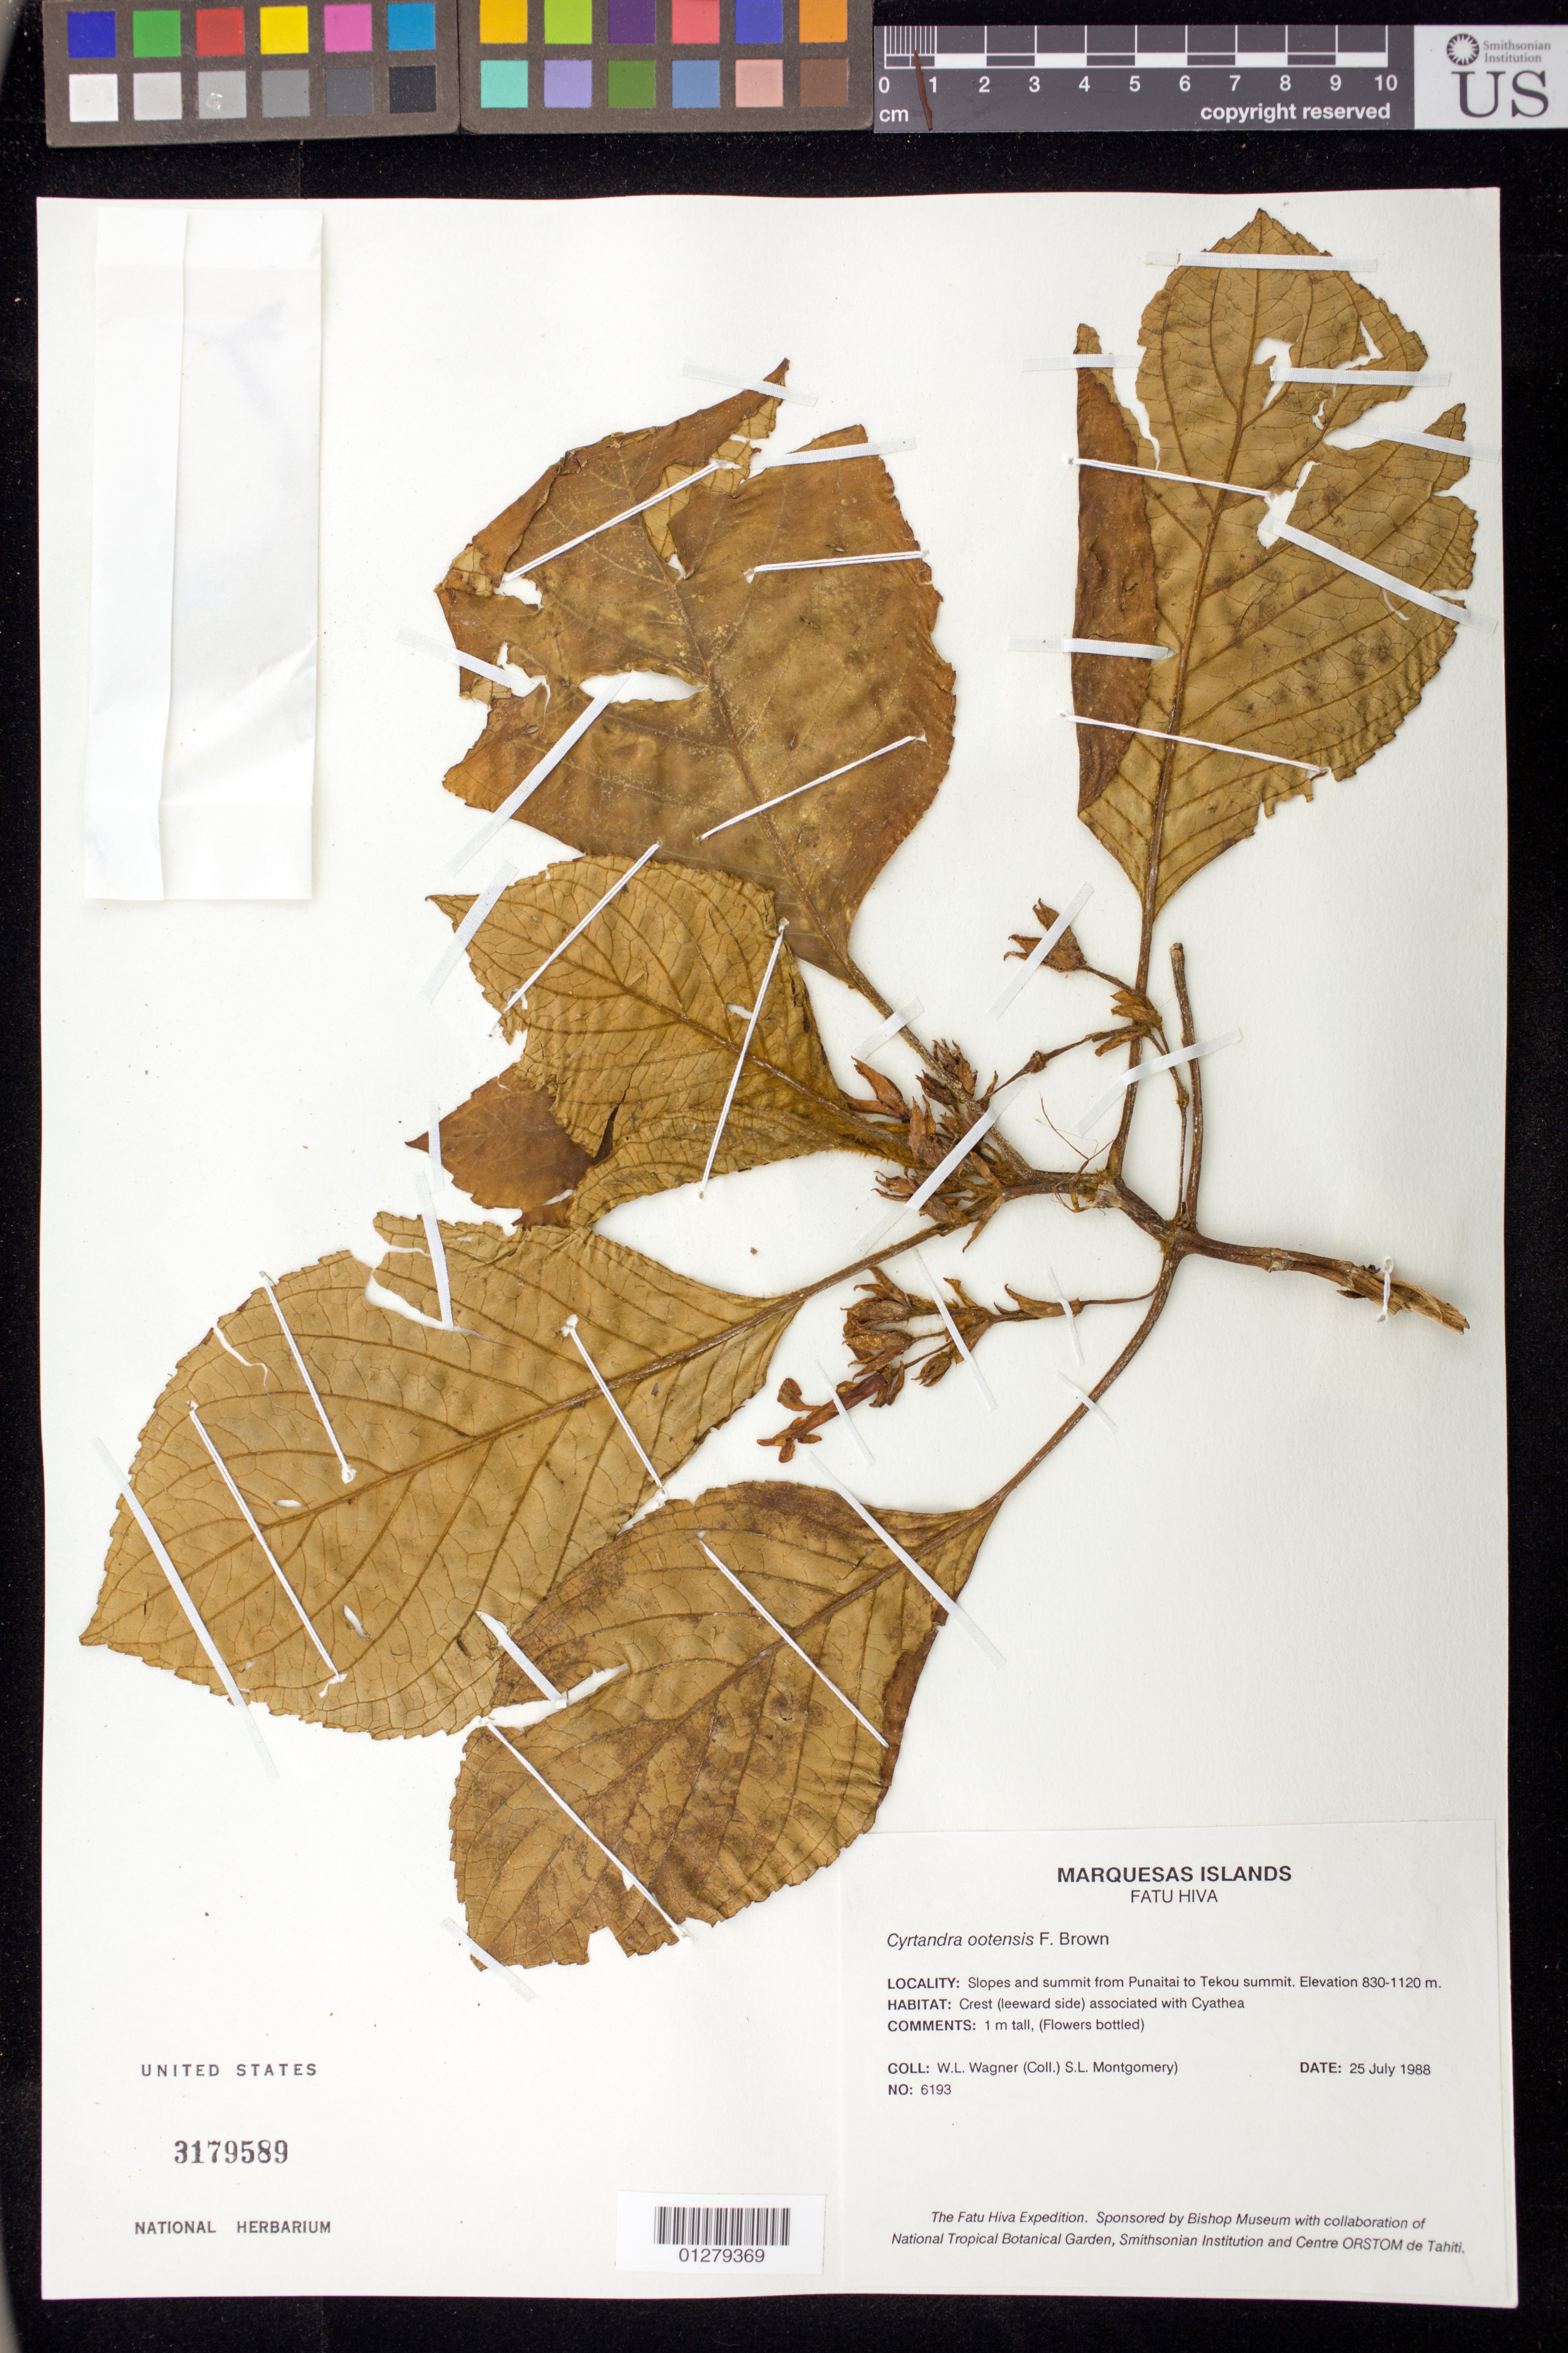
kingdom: Plantae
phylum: Tracheophyta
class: Magnoliopsida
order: Lamiales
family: Gesneriaceae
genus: Cyrtandra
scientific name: Cyrtandra ootensis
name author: F. Br.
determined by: Wagner, W. L., (BOT), Smithsonian Institution - National Museum of Natural History (UNITED STATES)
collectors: W. L. Wagner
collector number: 6193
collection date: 1988-07-25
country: French Polynesia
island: Fatu Hiva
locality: slopes and summit from Punaitai to Tekou summit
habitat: Crest (leeward side) associated with Cyathea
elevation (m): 830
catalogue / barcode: US 3179589